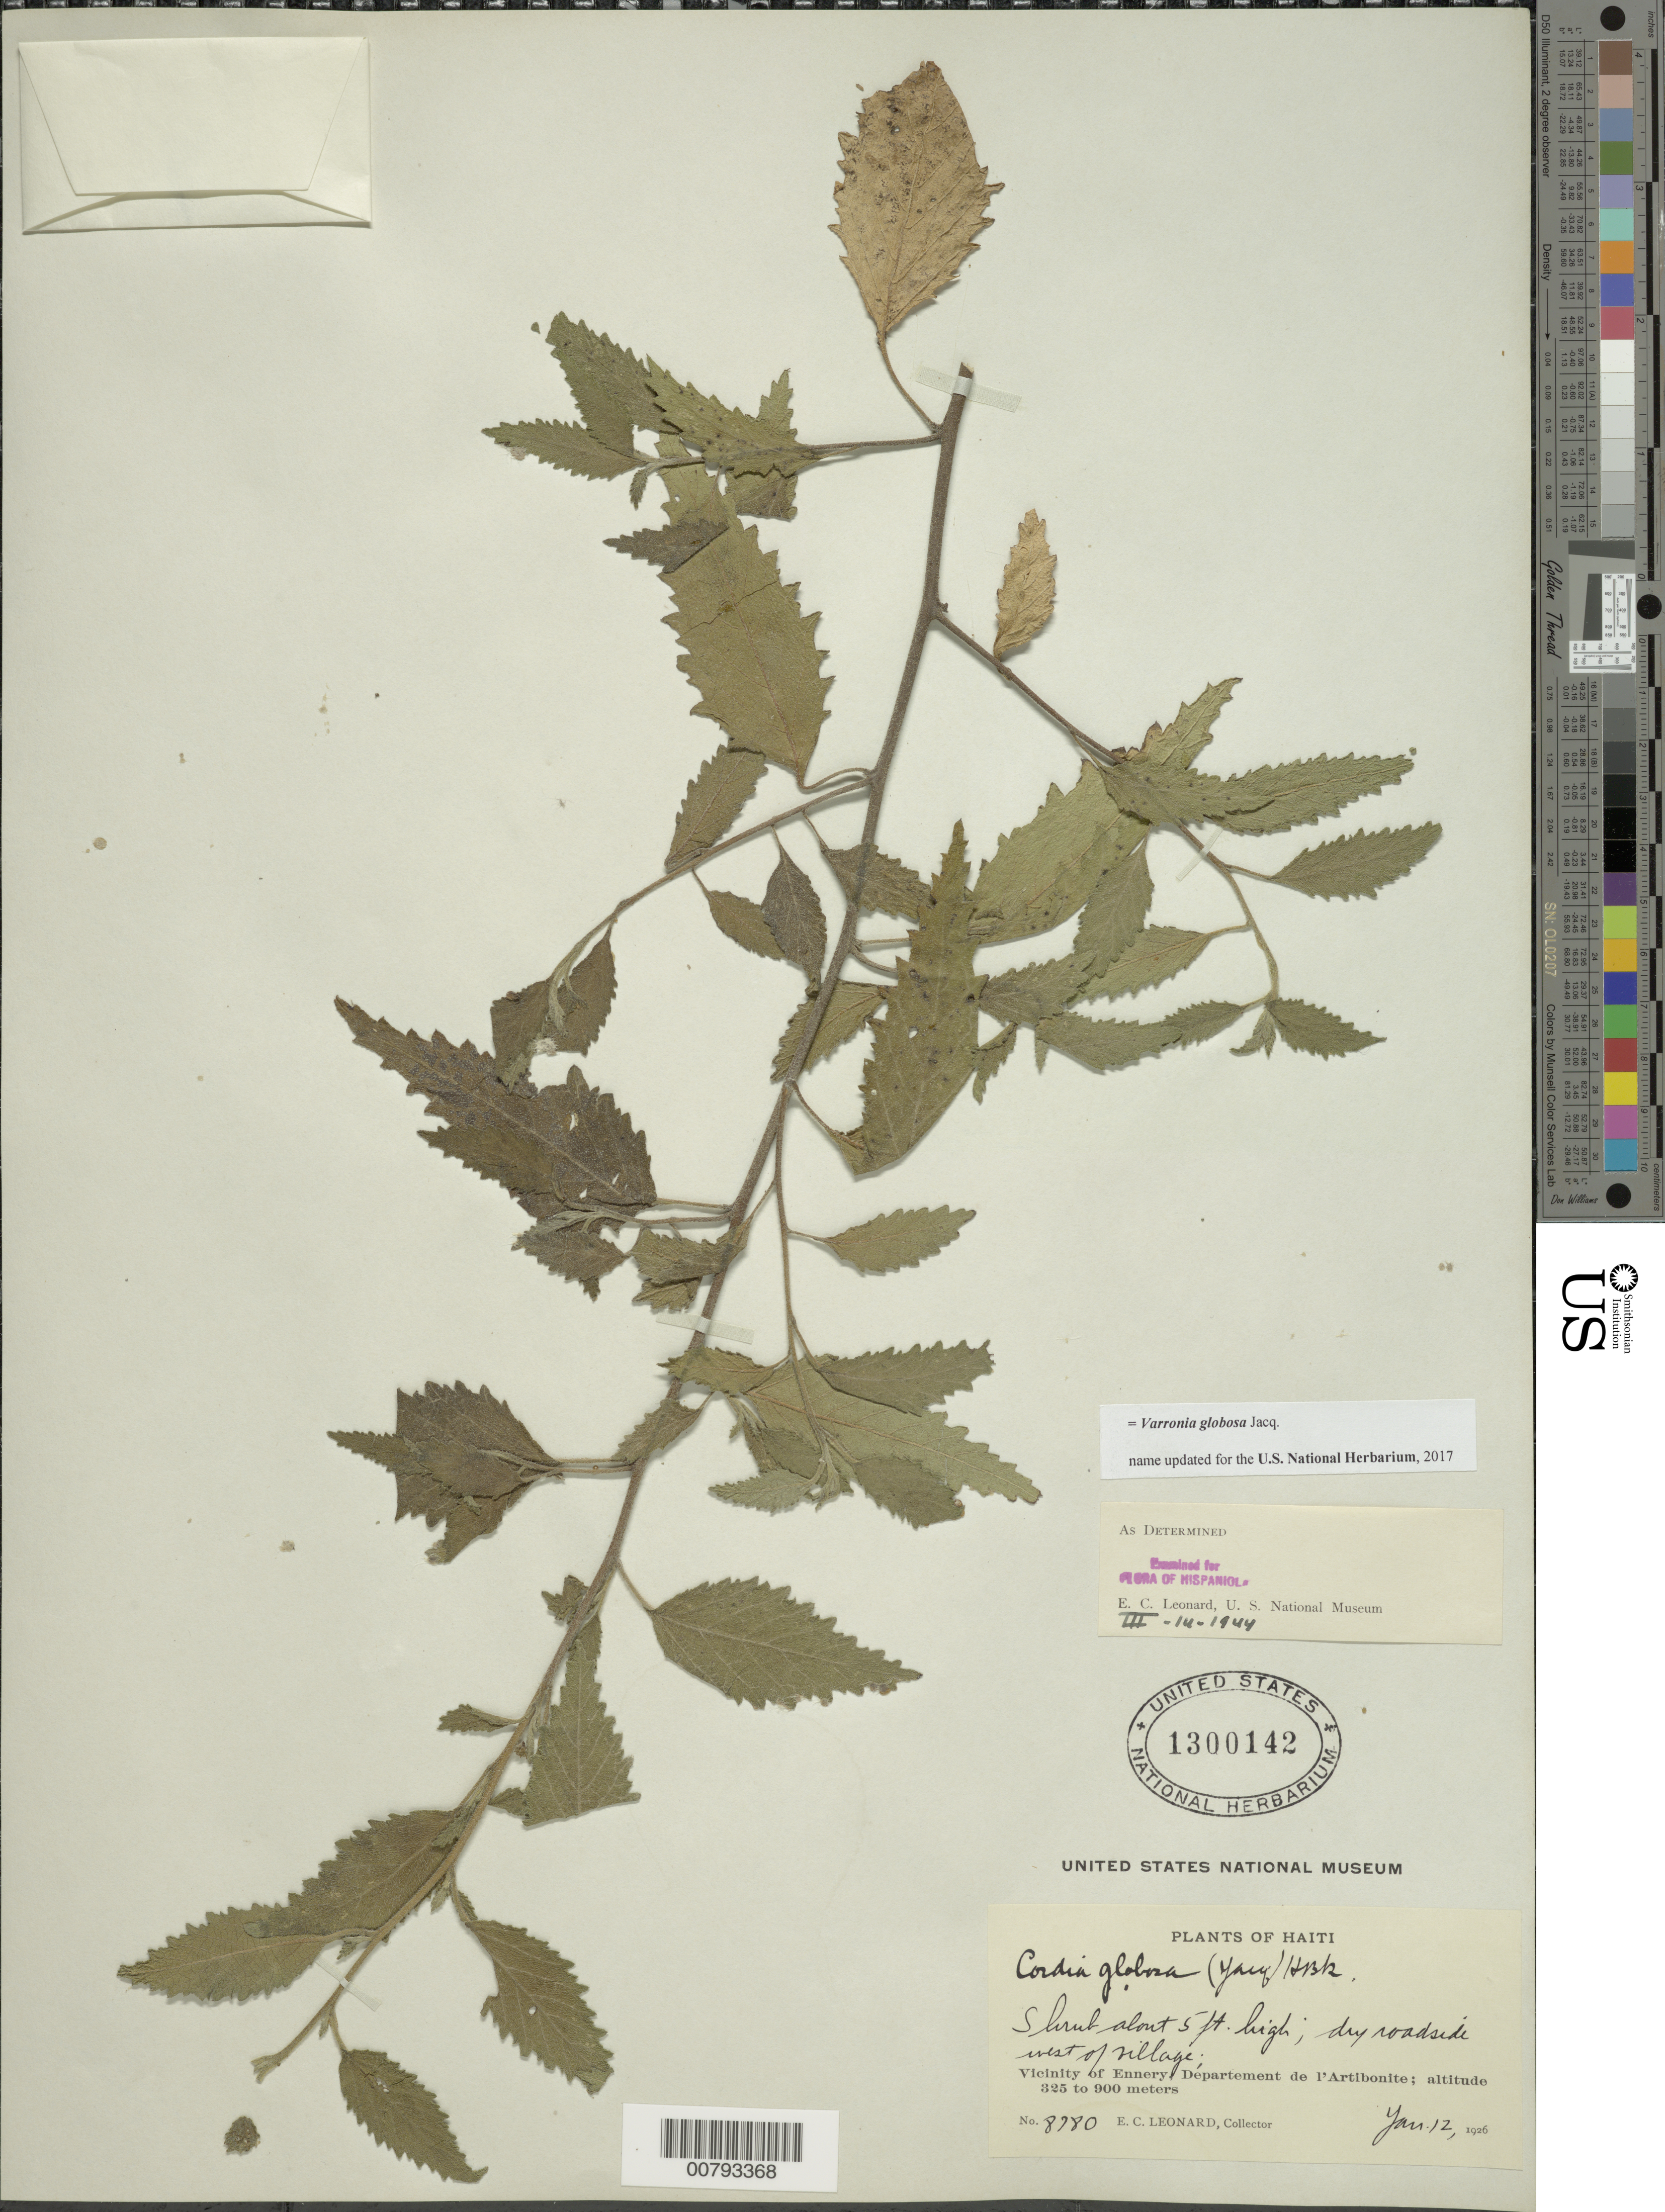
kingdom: Plantae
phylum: Tracheophyta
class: Magnoliopsida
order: Boraginales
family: Cordiaceae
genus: Varronia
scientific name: Varronia globosa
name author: Jacq.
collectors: E. C. Leonard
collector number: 8780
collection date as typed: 12 Jan 1926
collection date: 1926-01-12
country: Haiti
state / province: Artibonite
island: Hispaniola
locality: Vicinity of Ennery, west of village.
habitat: Dry roadside.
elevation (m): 325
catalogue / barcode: US 1300142